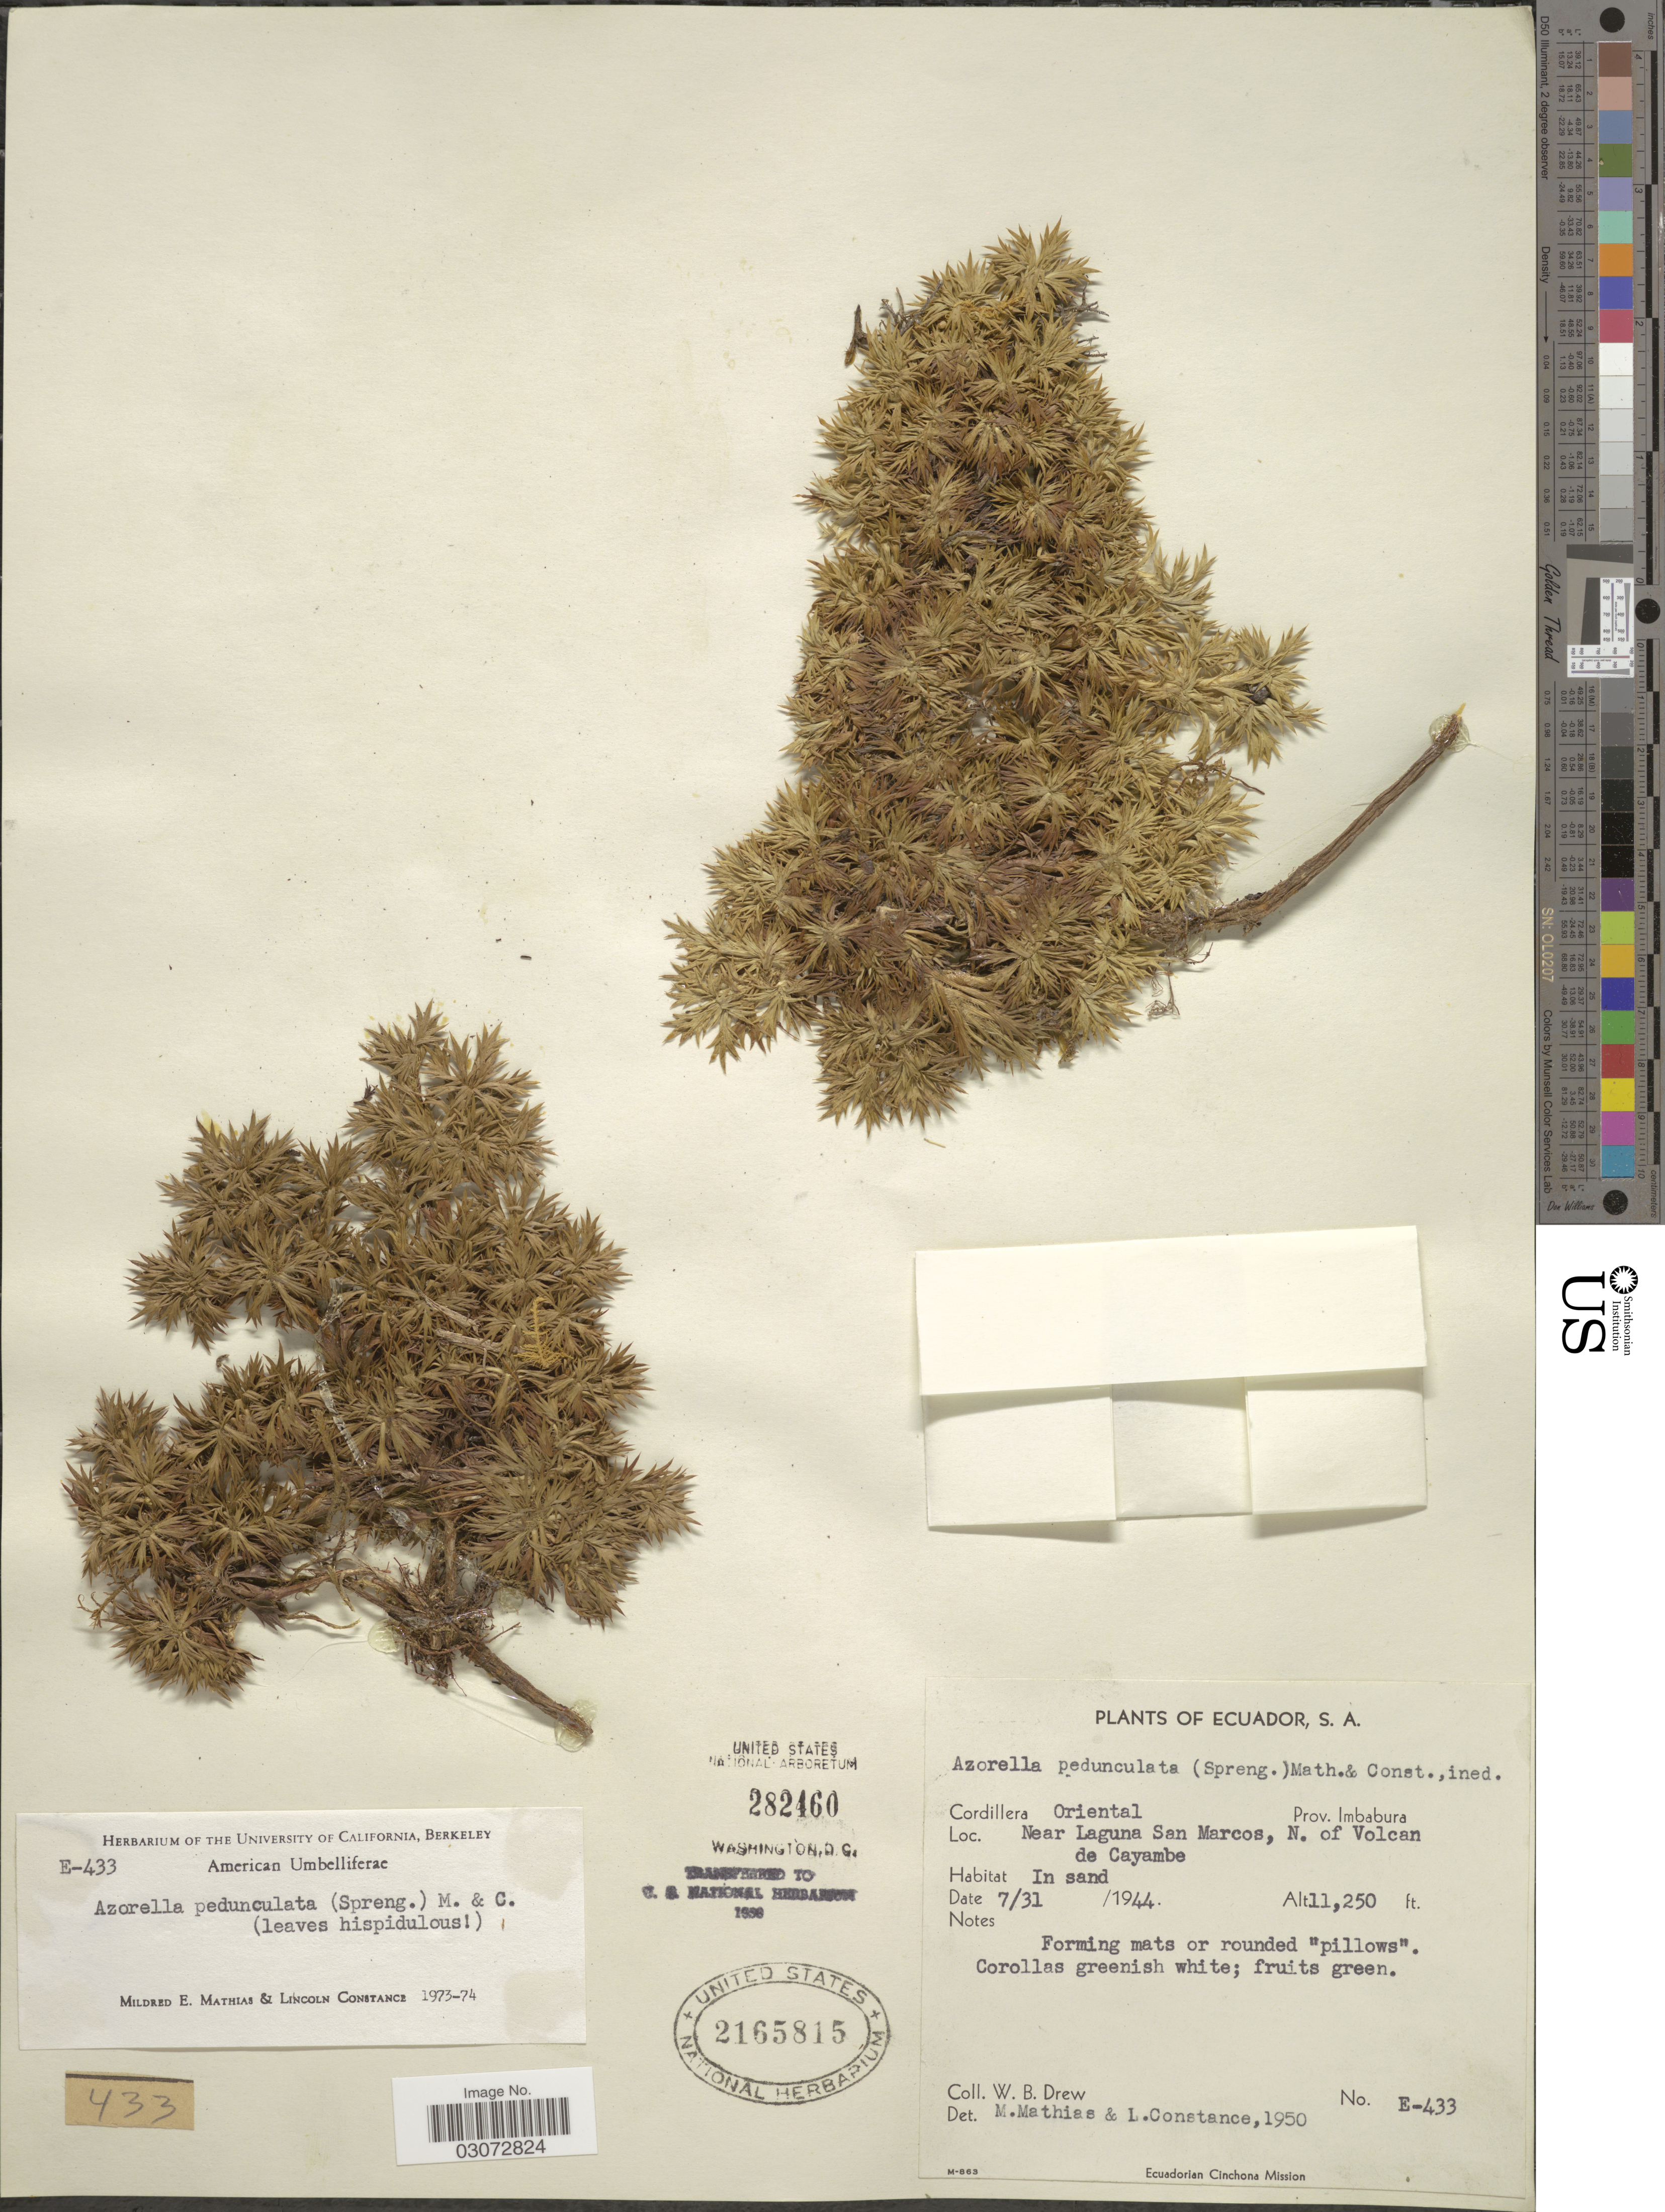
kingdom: Plantae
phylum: Tracheophyta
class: Magnoliopsida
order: Apiales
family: Apiaceae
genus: Azorella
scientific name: Azorella pedunculata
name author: (Spreng.) Mathias & Constance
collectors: W. B. Drew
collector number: E-433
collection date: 1944-07-31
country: Ecuador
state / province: Imbabura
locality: Cordillera Oriental. Near Laguna San Marcos, N. of Volcan de Cayambe.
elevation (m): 3429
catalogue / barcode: US 2165815